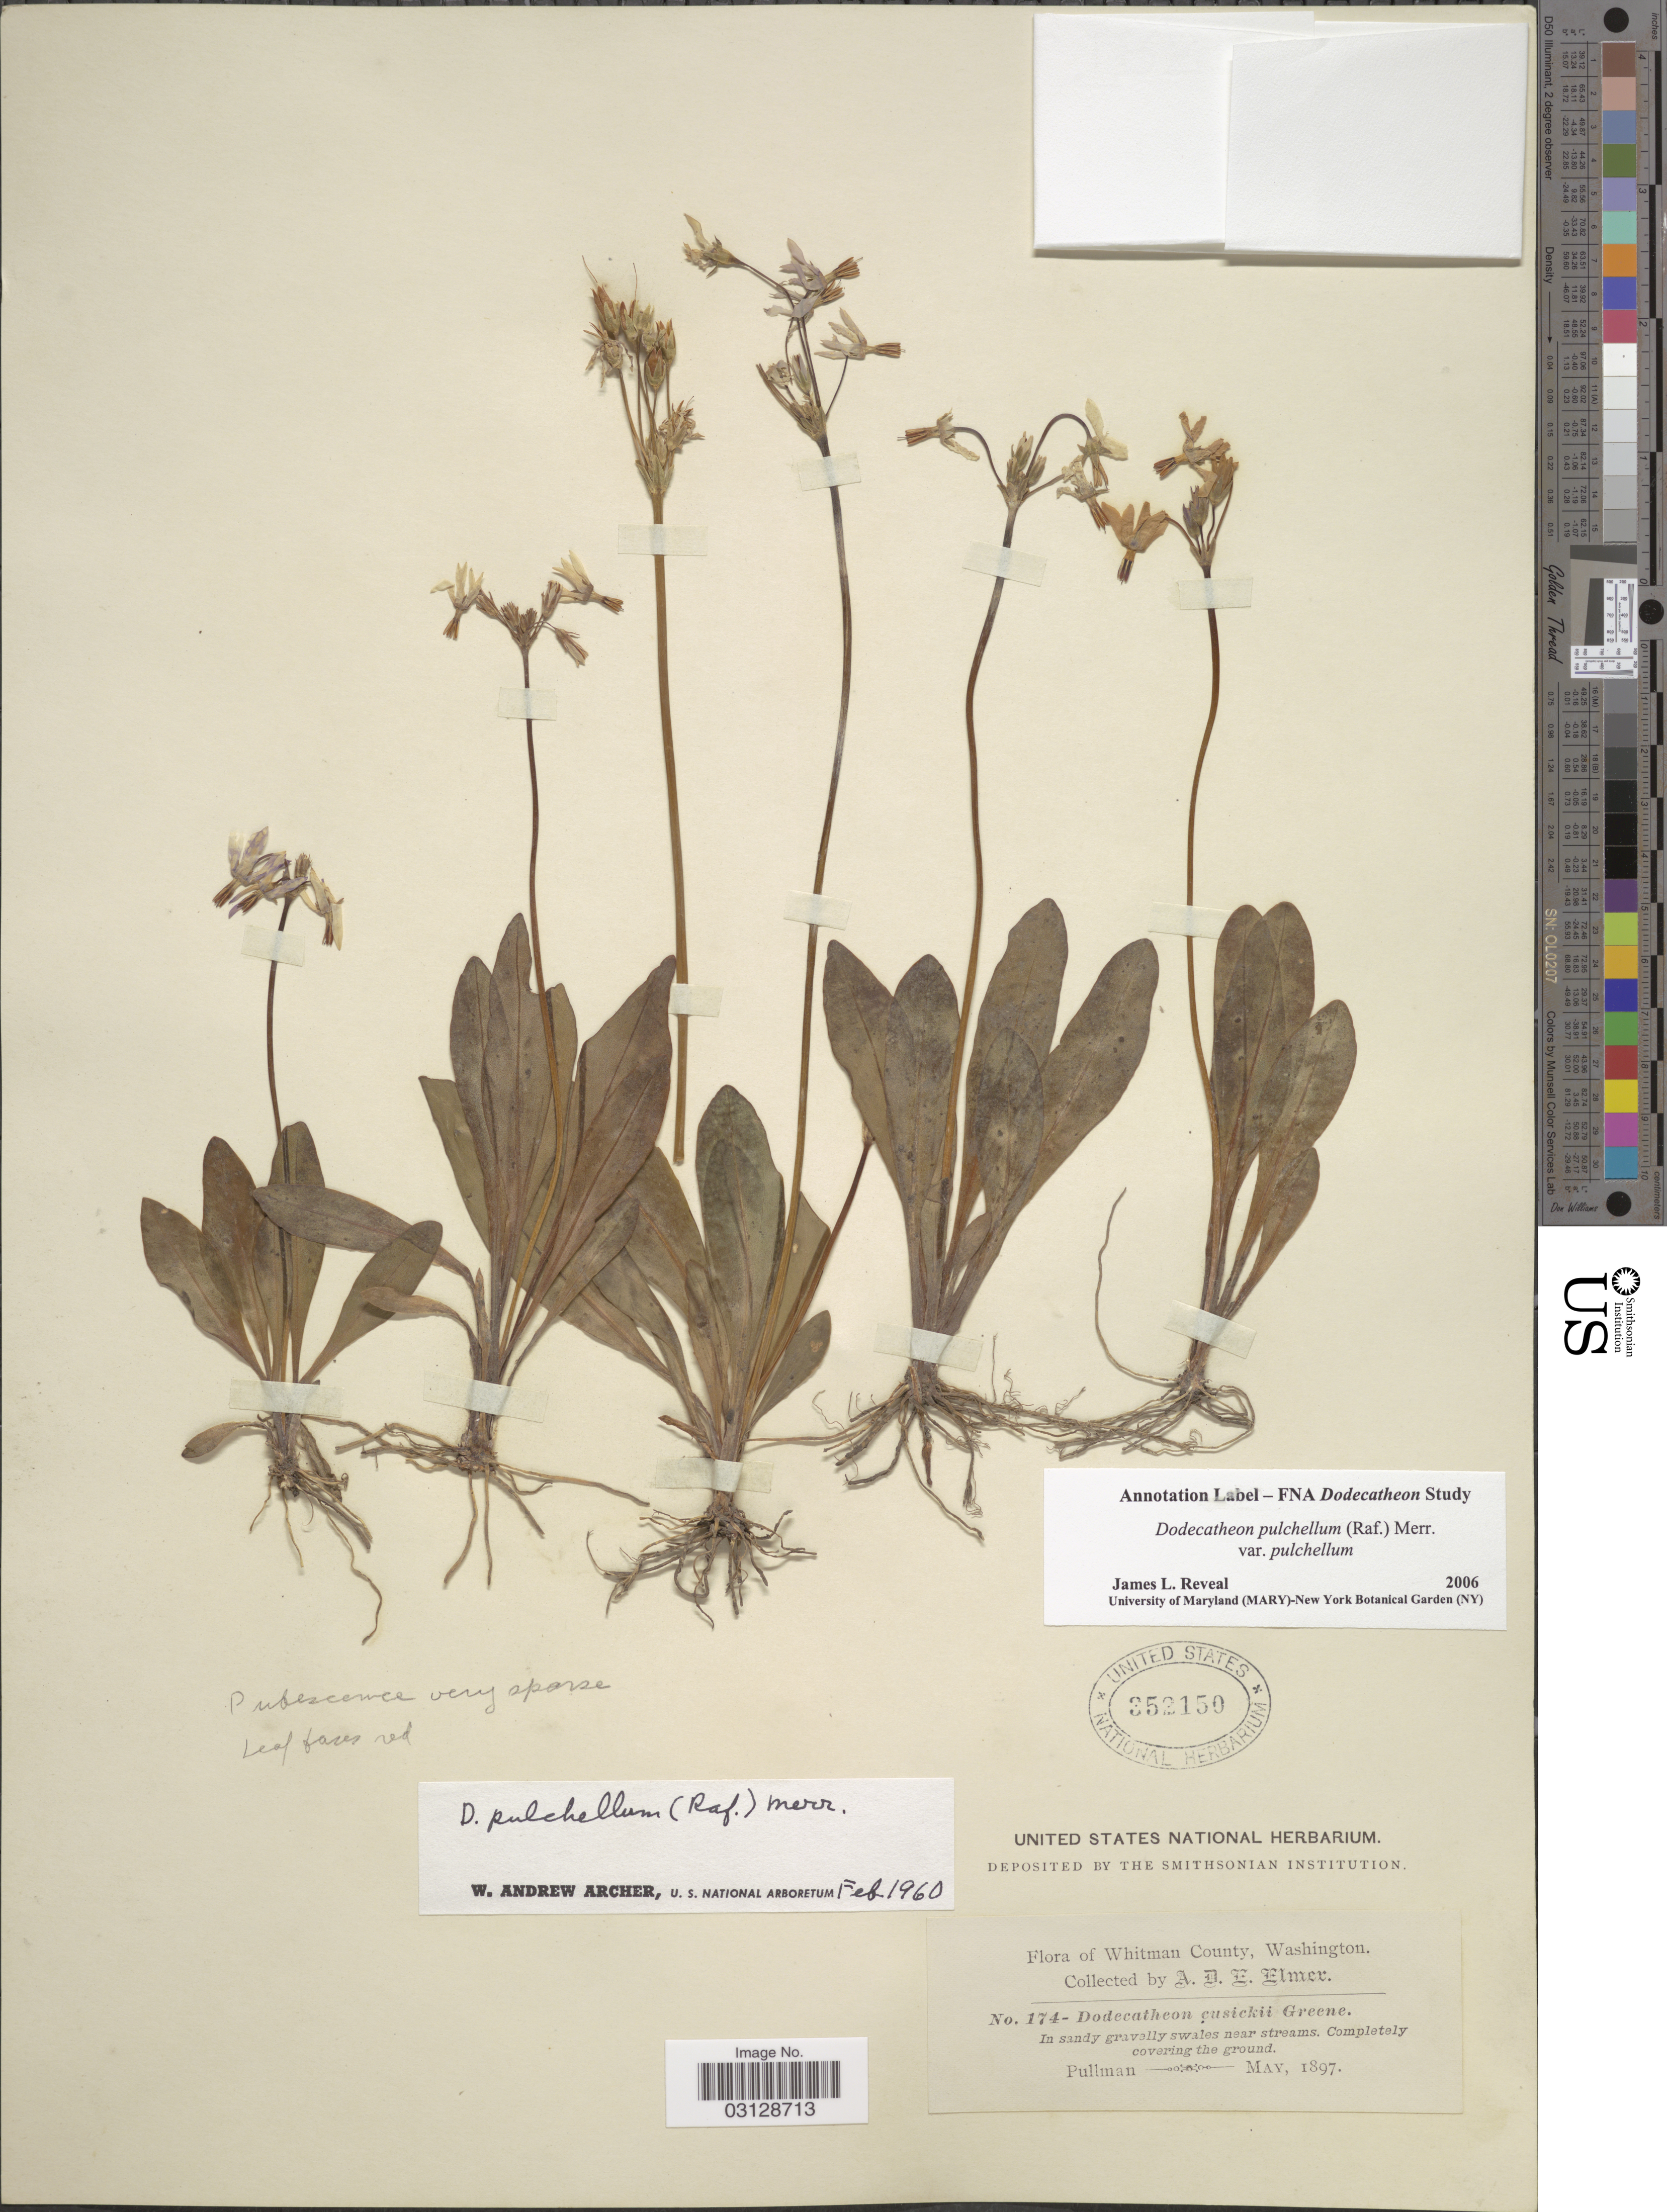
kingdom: Plantae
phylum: Tracheophyta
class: Magnoliopsida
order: Ericales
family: Primulaceae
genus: Dodecatheon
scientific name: Dodecatheon pulchellum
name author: (Raf.) Merr.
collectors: A. D. E. Elmer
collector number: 174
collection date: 1897-05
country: United States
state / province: Washington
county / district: Whitman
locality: Whitman County, Pullman.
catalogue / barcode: US 352150